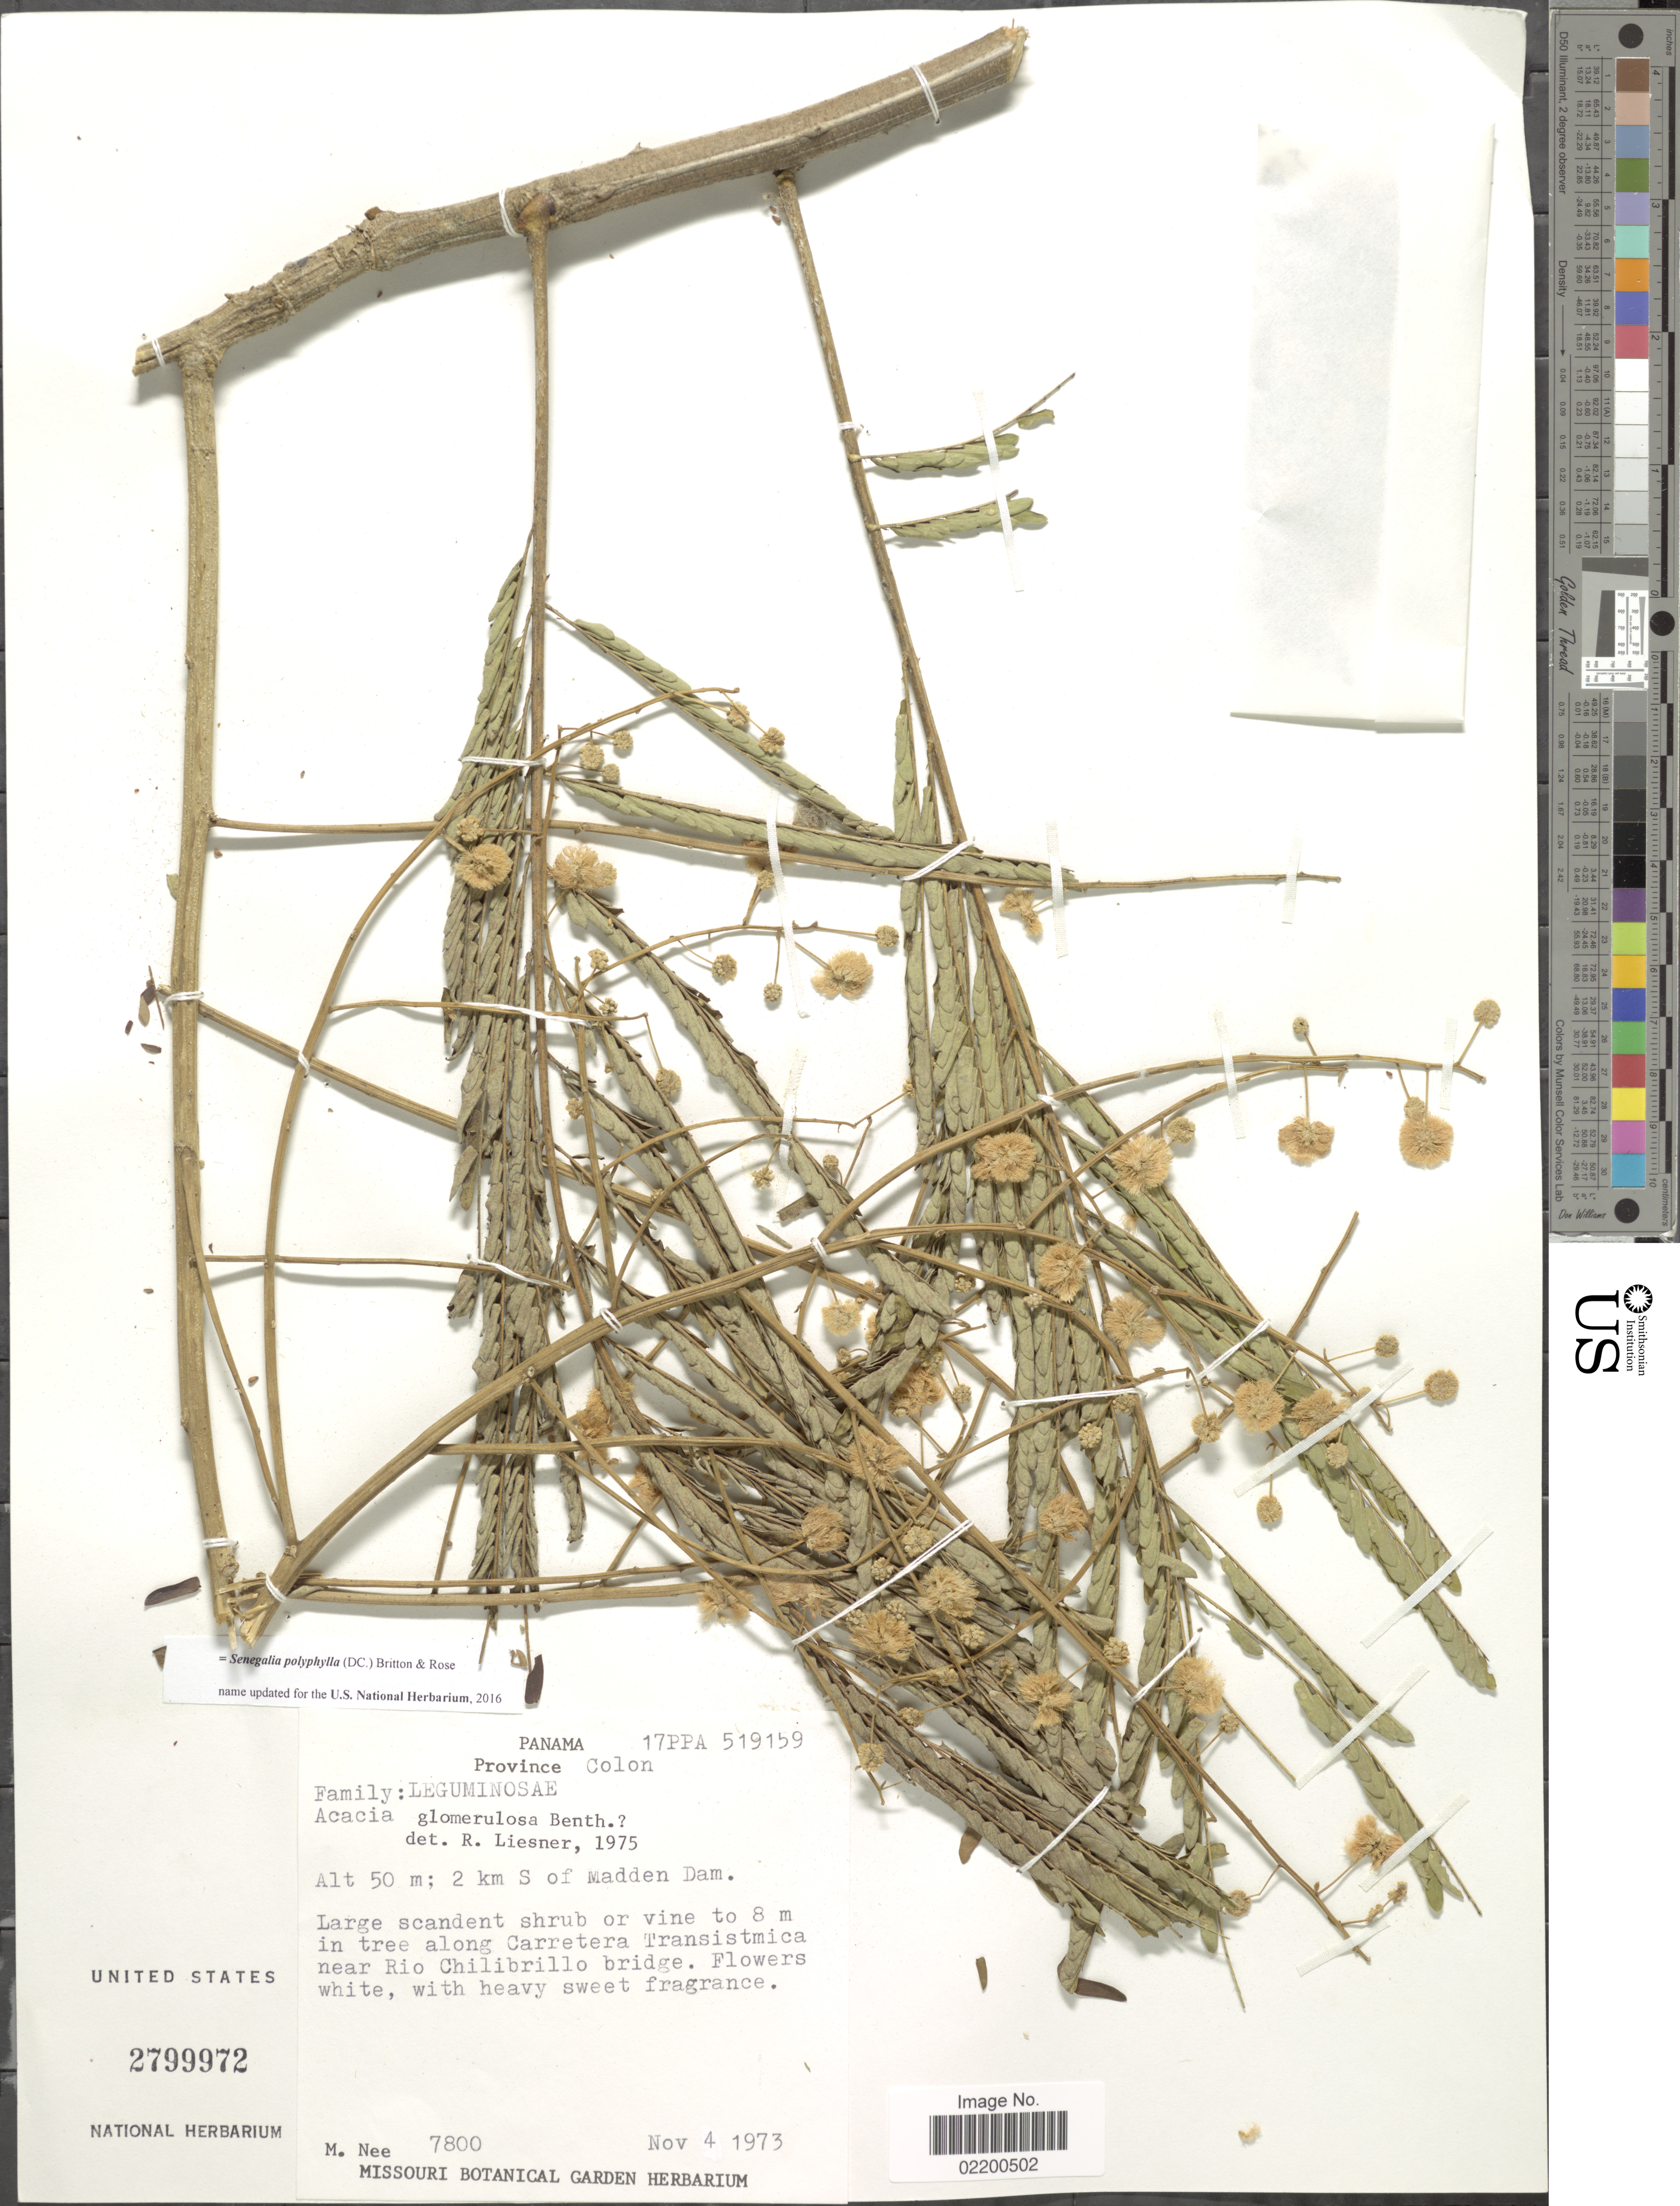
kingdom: Plantae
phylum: Tracheophyta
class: Magnoliopsida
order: Fabales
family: Fabaceae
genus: Senegalia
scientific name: Senegalia polyphylla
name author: (DC.) Britton & Rose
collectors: M. Nee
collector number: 7800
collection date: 1973-11-04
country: Panama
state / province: Colón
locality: Province Colon, 2 km S of Madden Dam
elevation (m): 50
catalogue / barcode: US 2799972